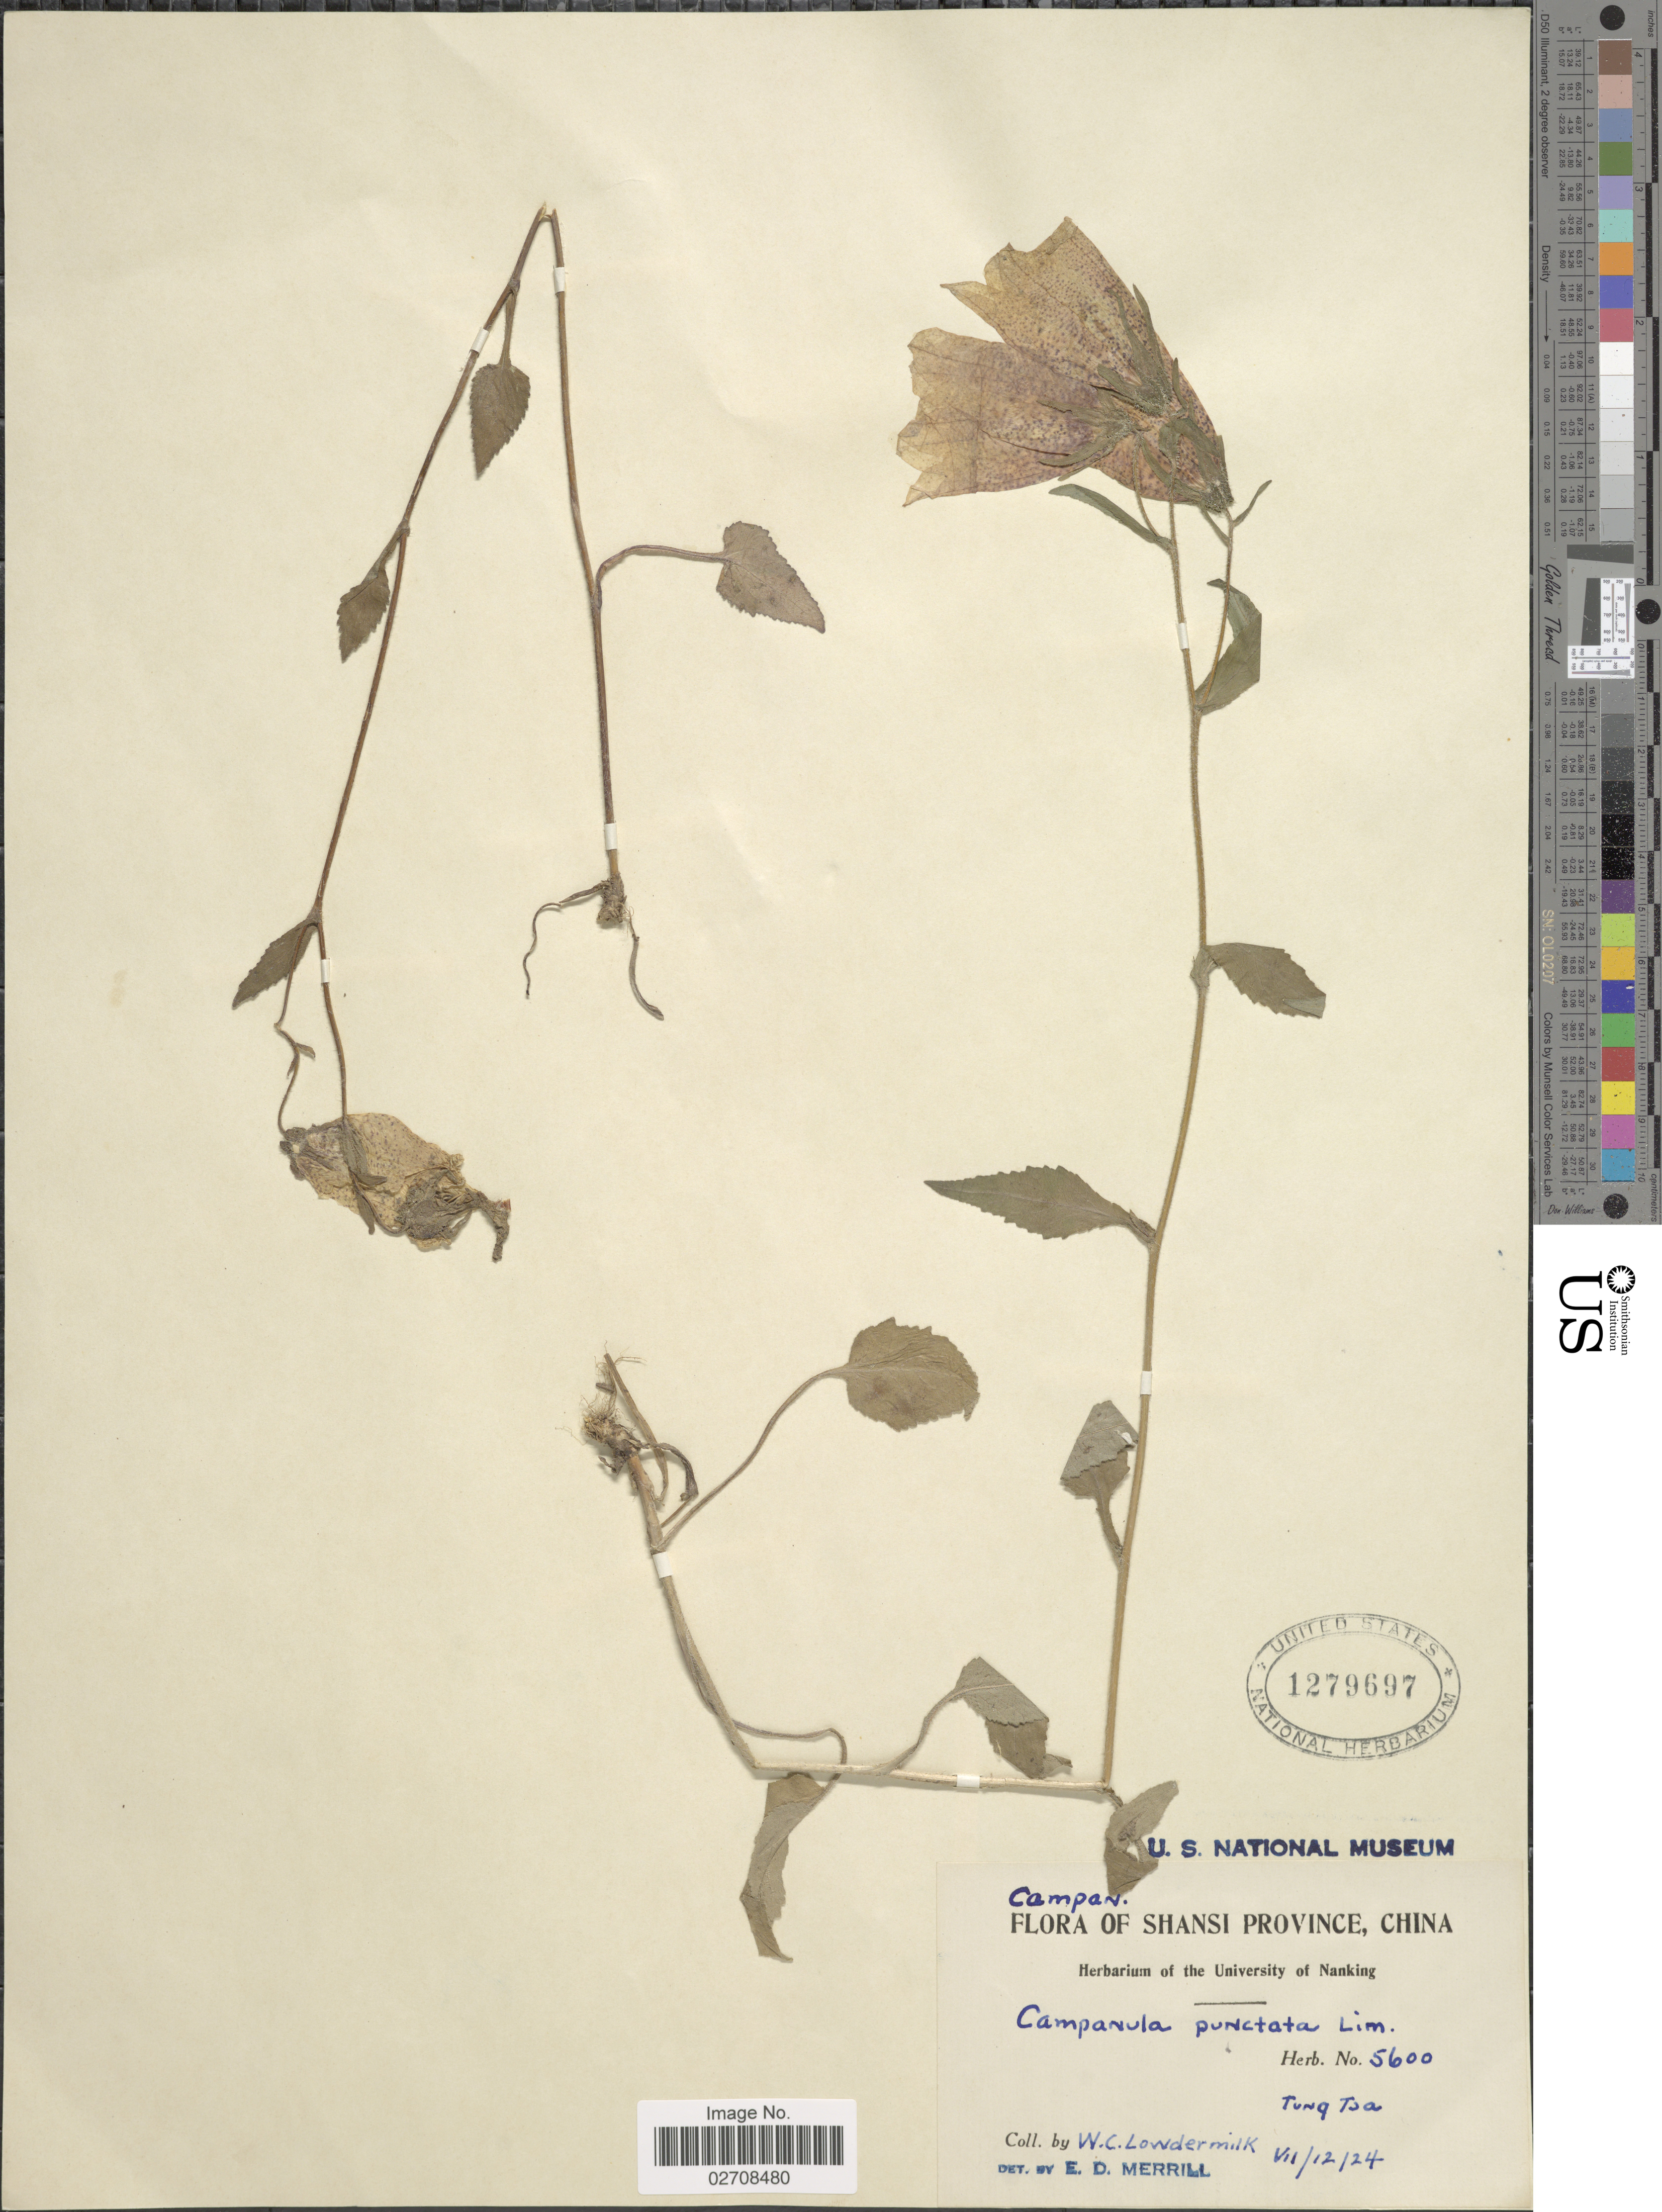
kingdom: Plantae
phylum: Tracheophyta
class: Magnoliopsida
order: Asterales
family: Campanulaceae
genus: Campanula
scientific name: Campanula punctata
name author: Lam.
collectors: W. Lowdermilk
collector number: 5600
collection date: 1924-07-12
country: China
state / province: Shanxi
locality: Shansi Province. Tung Tsa.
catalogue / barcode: US 1279697